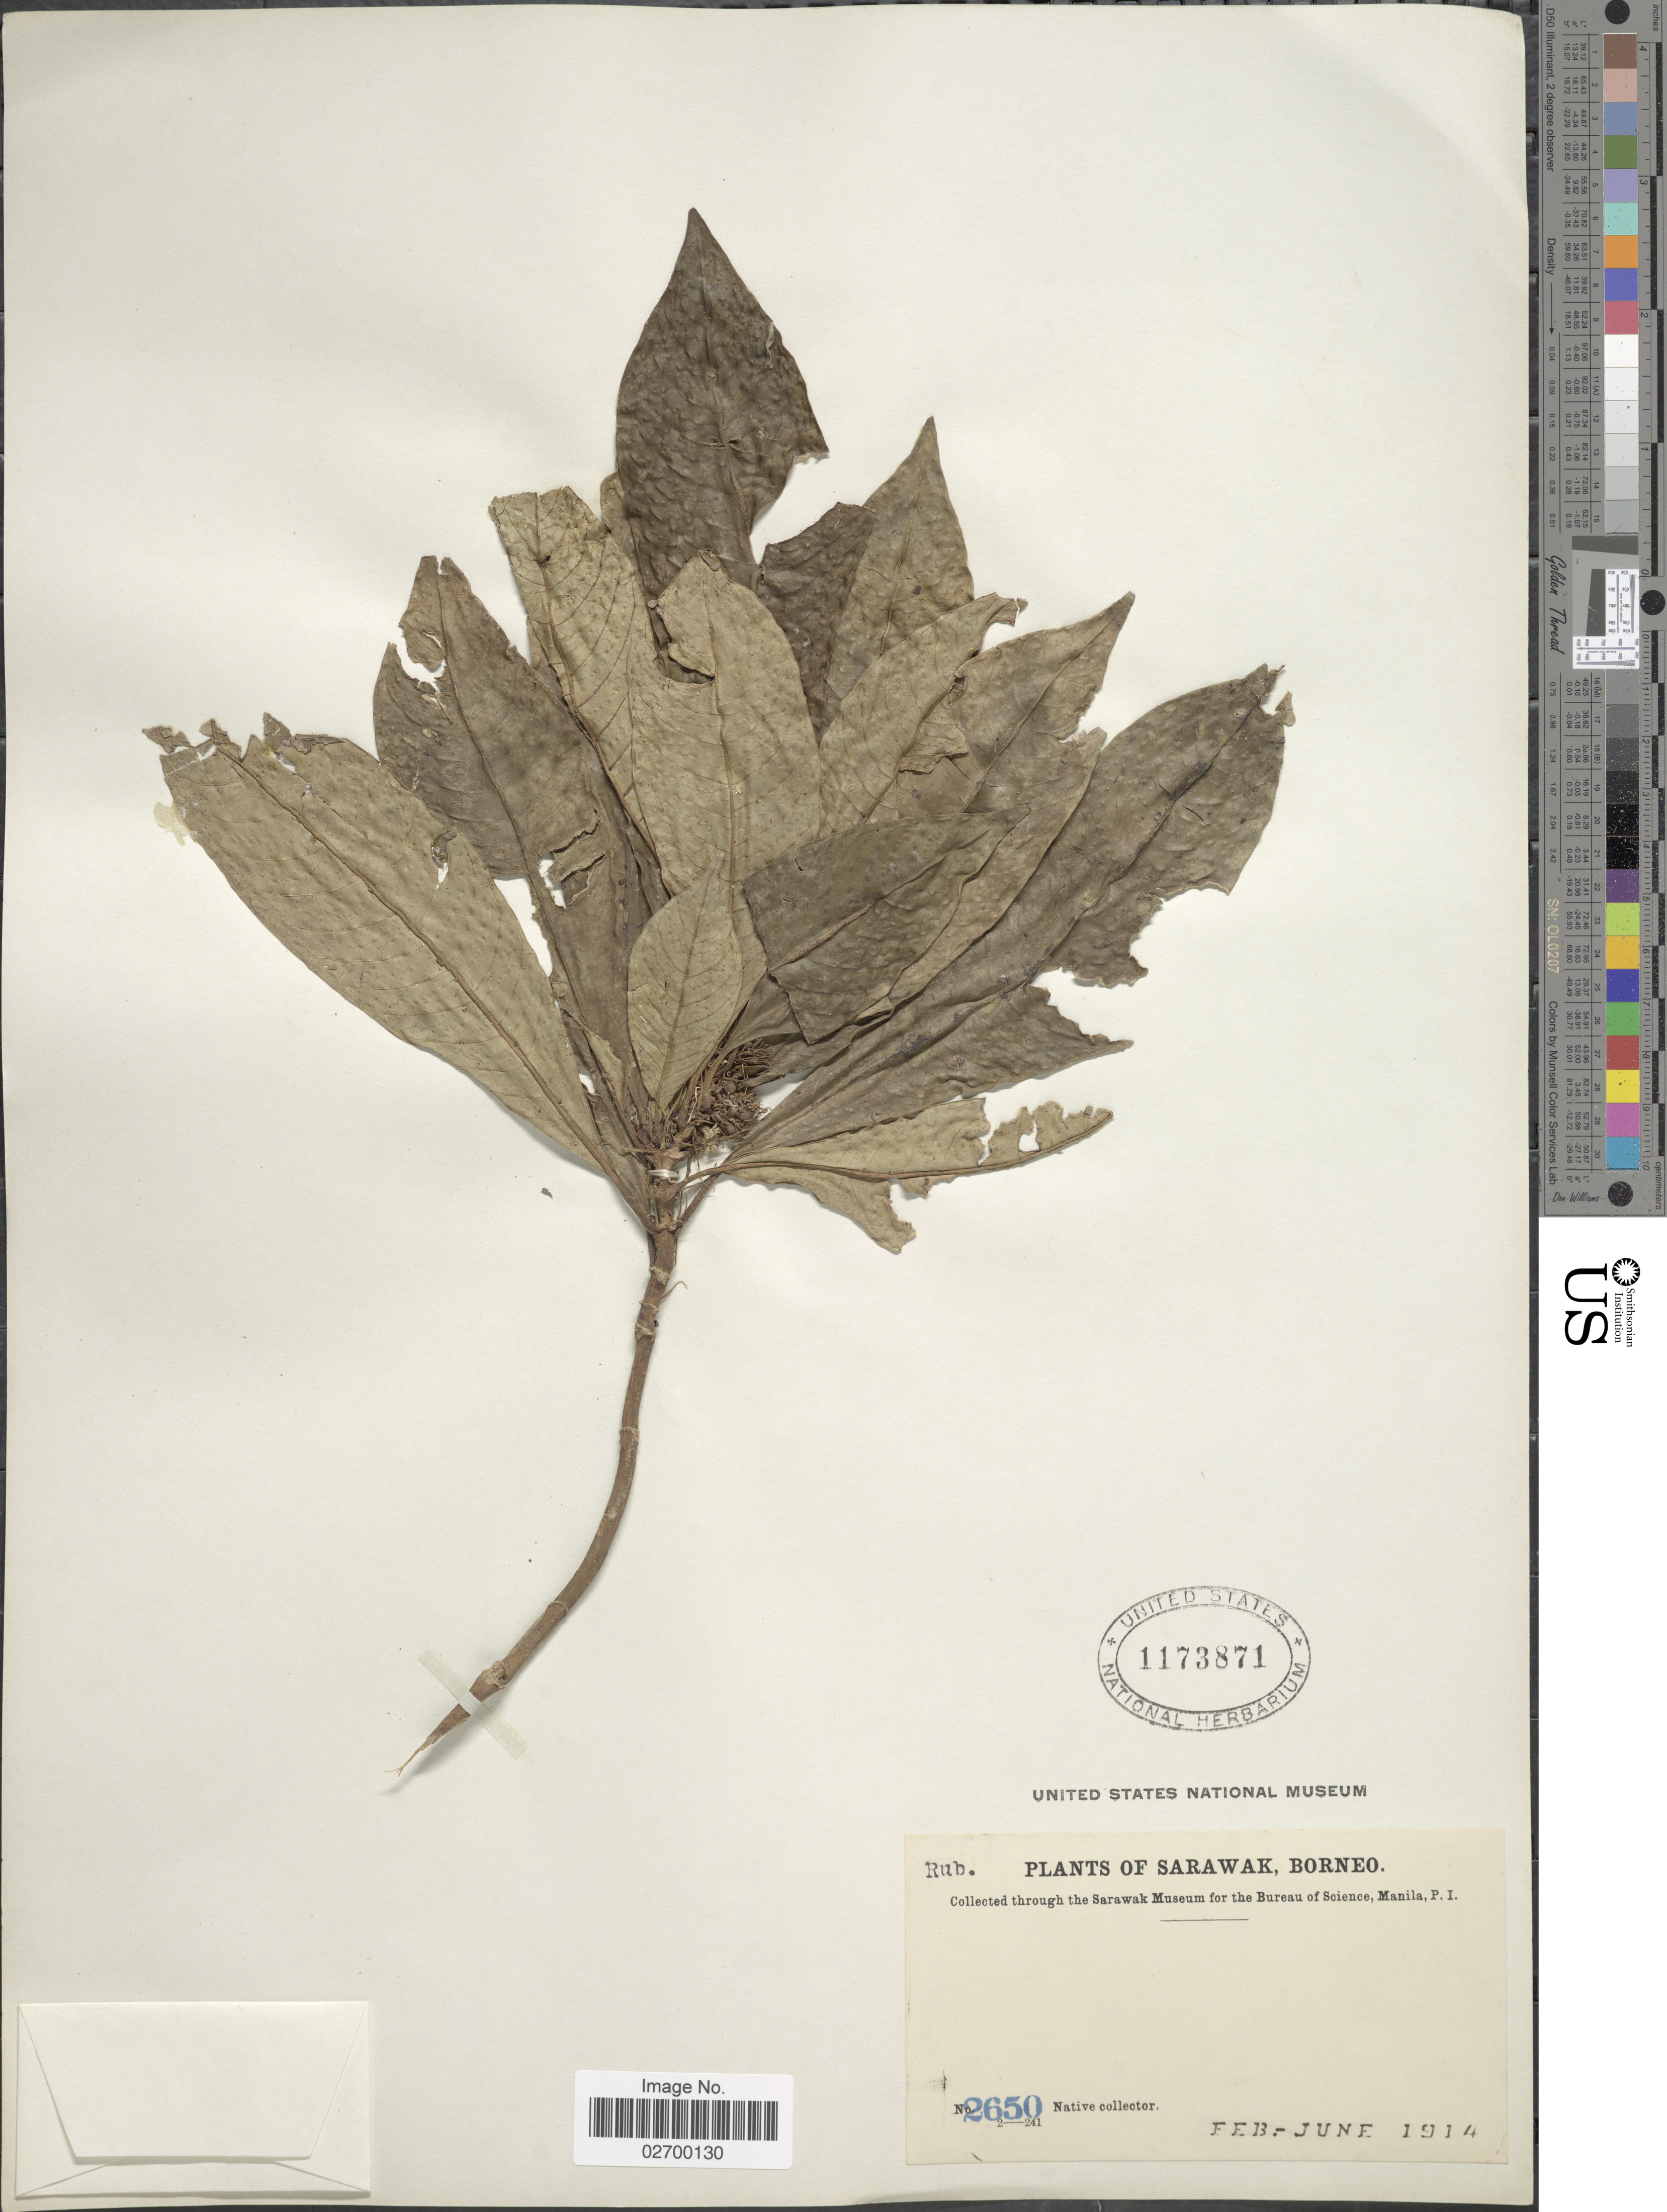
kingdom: Plantae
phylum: Tracheophyta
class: Magnoliopsida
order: Gentianales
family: Rubiaceae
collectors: Native collector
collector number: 2650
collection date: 1914-02/1914-06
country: Malaysia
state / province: Sarawak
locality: Borneo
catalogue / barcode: US 1173871